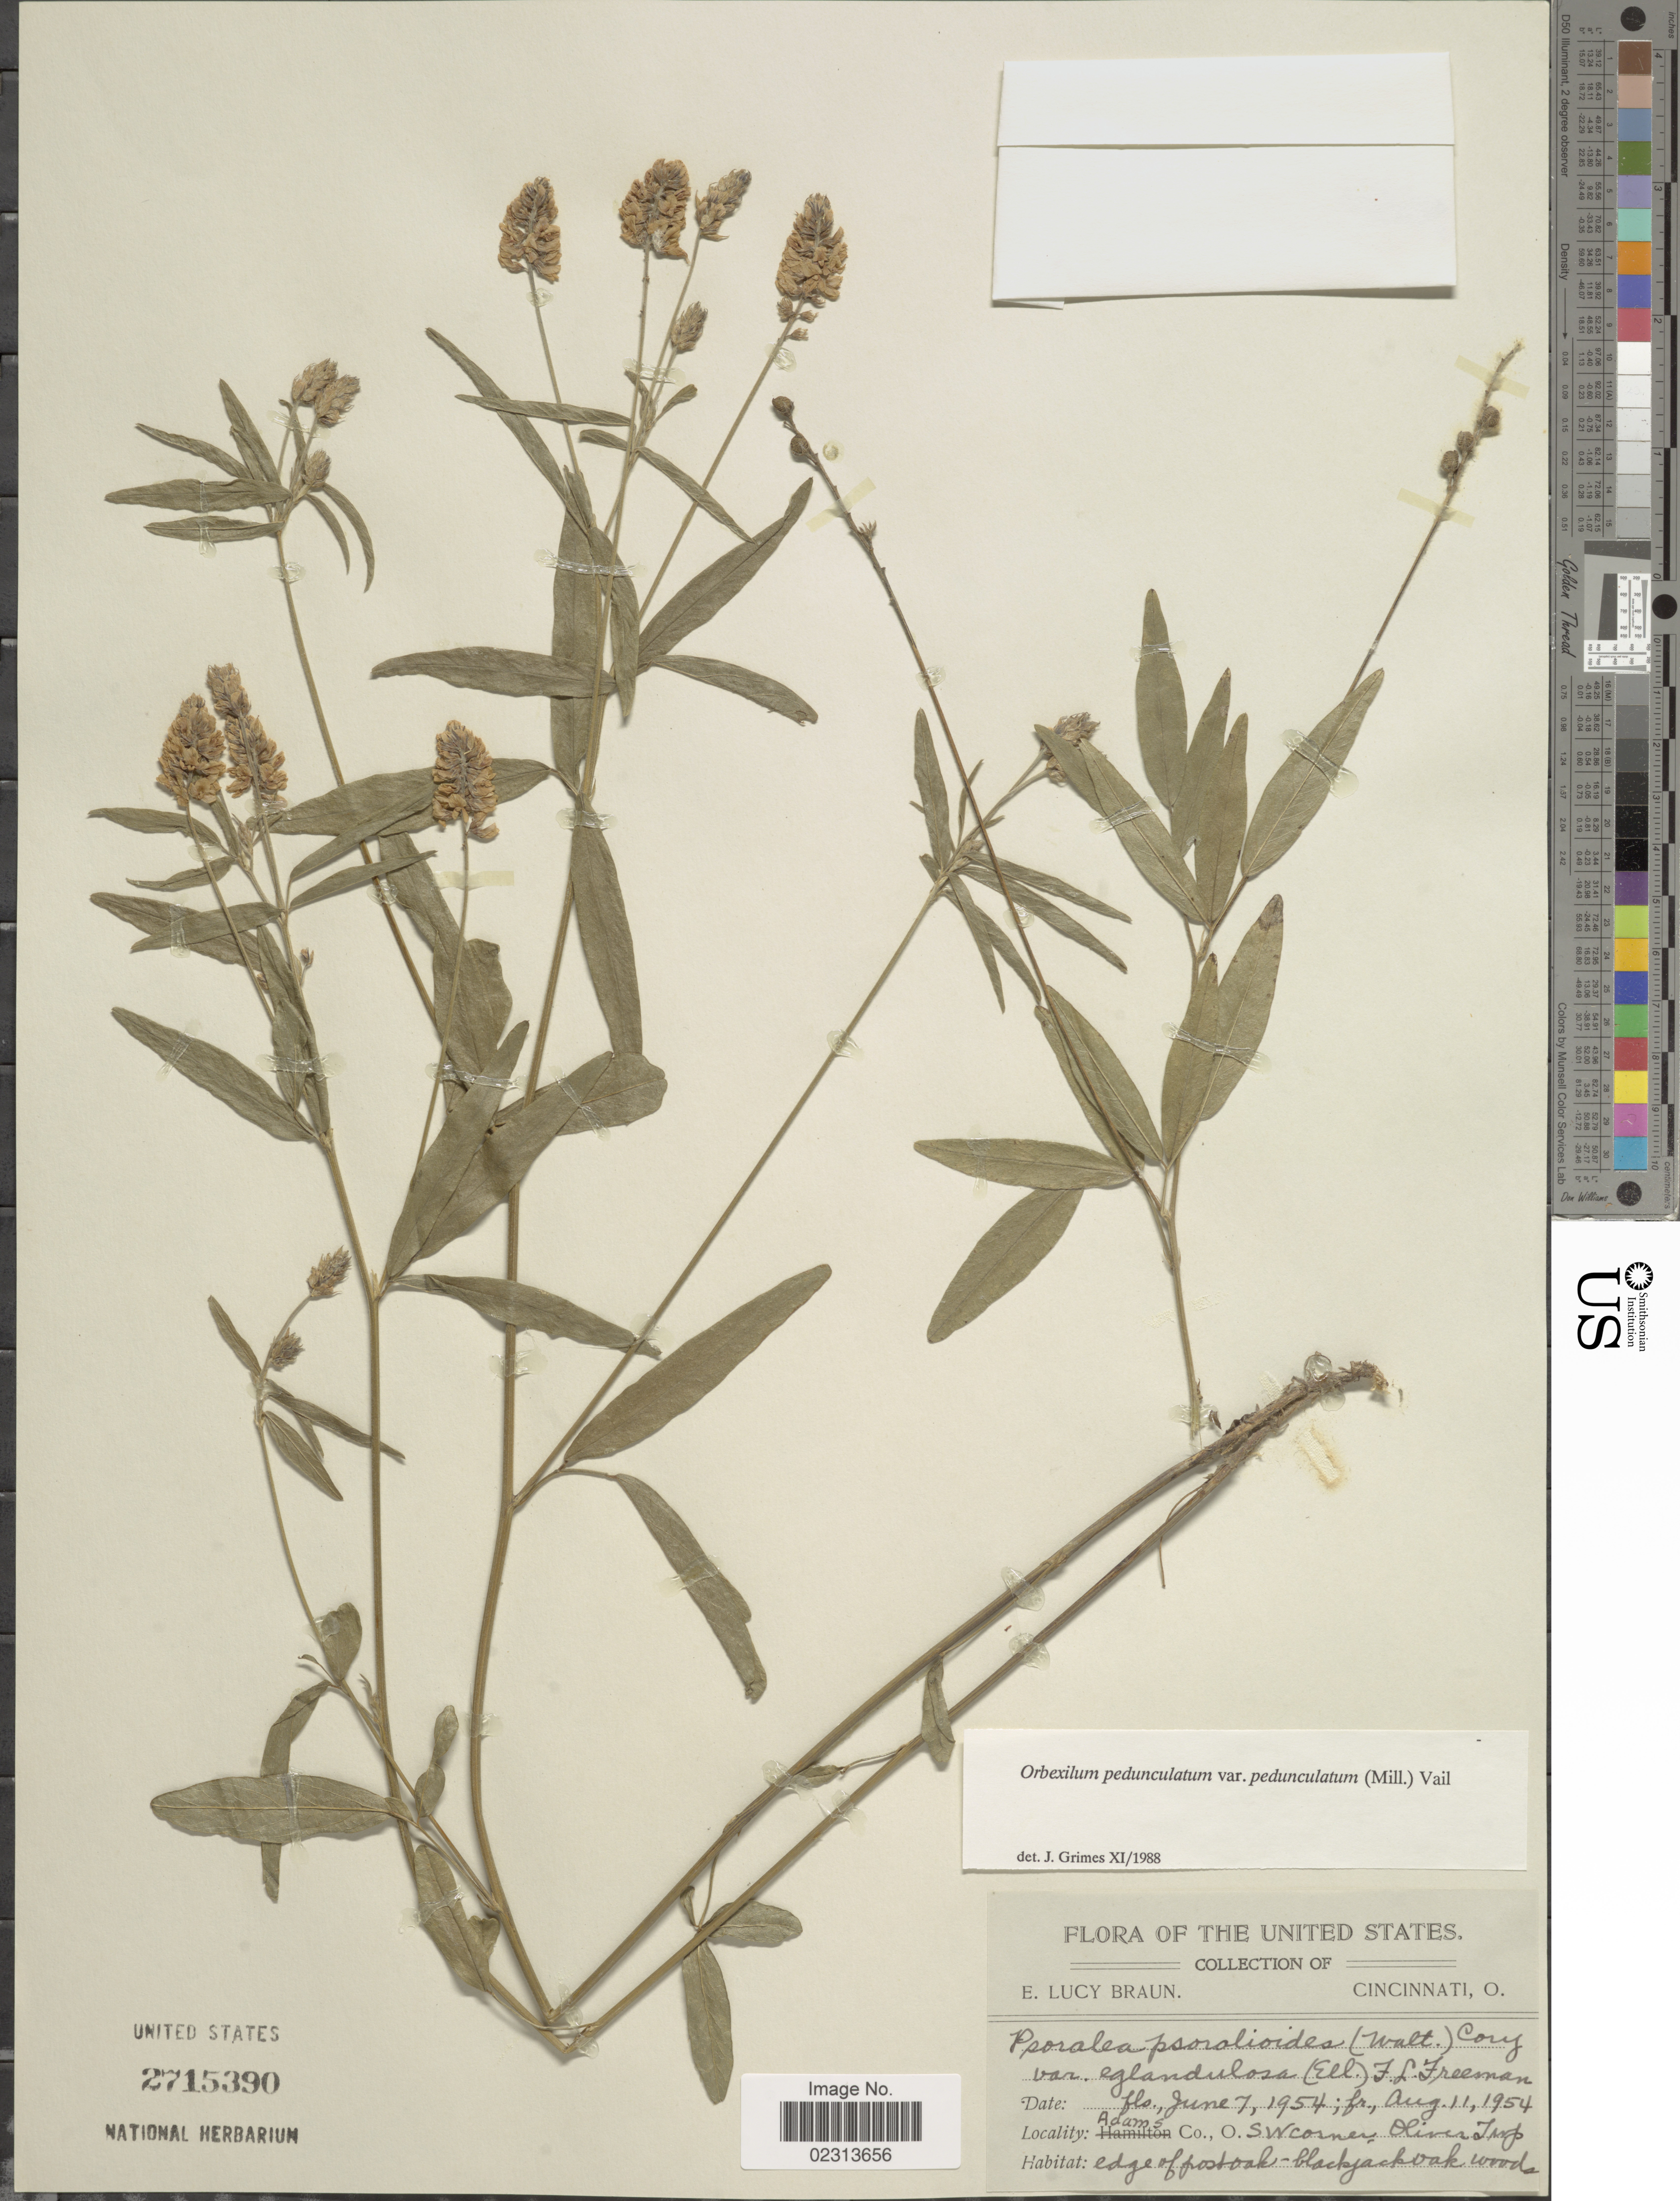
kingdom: Plantae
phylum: Tracheophyta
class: Magnoliopsida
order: Fabales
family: Fabaceae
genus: Orbexilum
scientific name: Orbexilum pedunculatum var. pedunculatum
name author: (Miller) Rydberg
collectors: E. L. Braun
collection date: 1954-06-07/1954-08-11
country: United States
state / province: Ohio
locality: Adams Co., SW. corner, Oliver Twp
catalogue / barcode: US 2715390